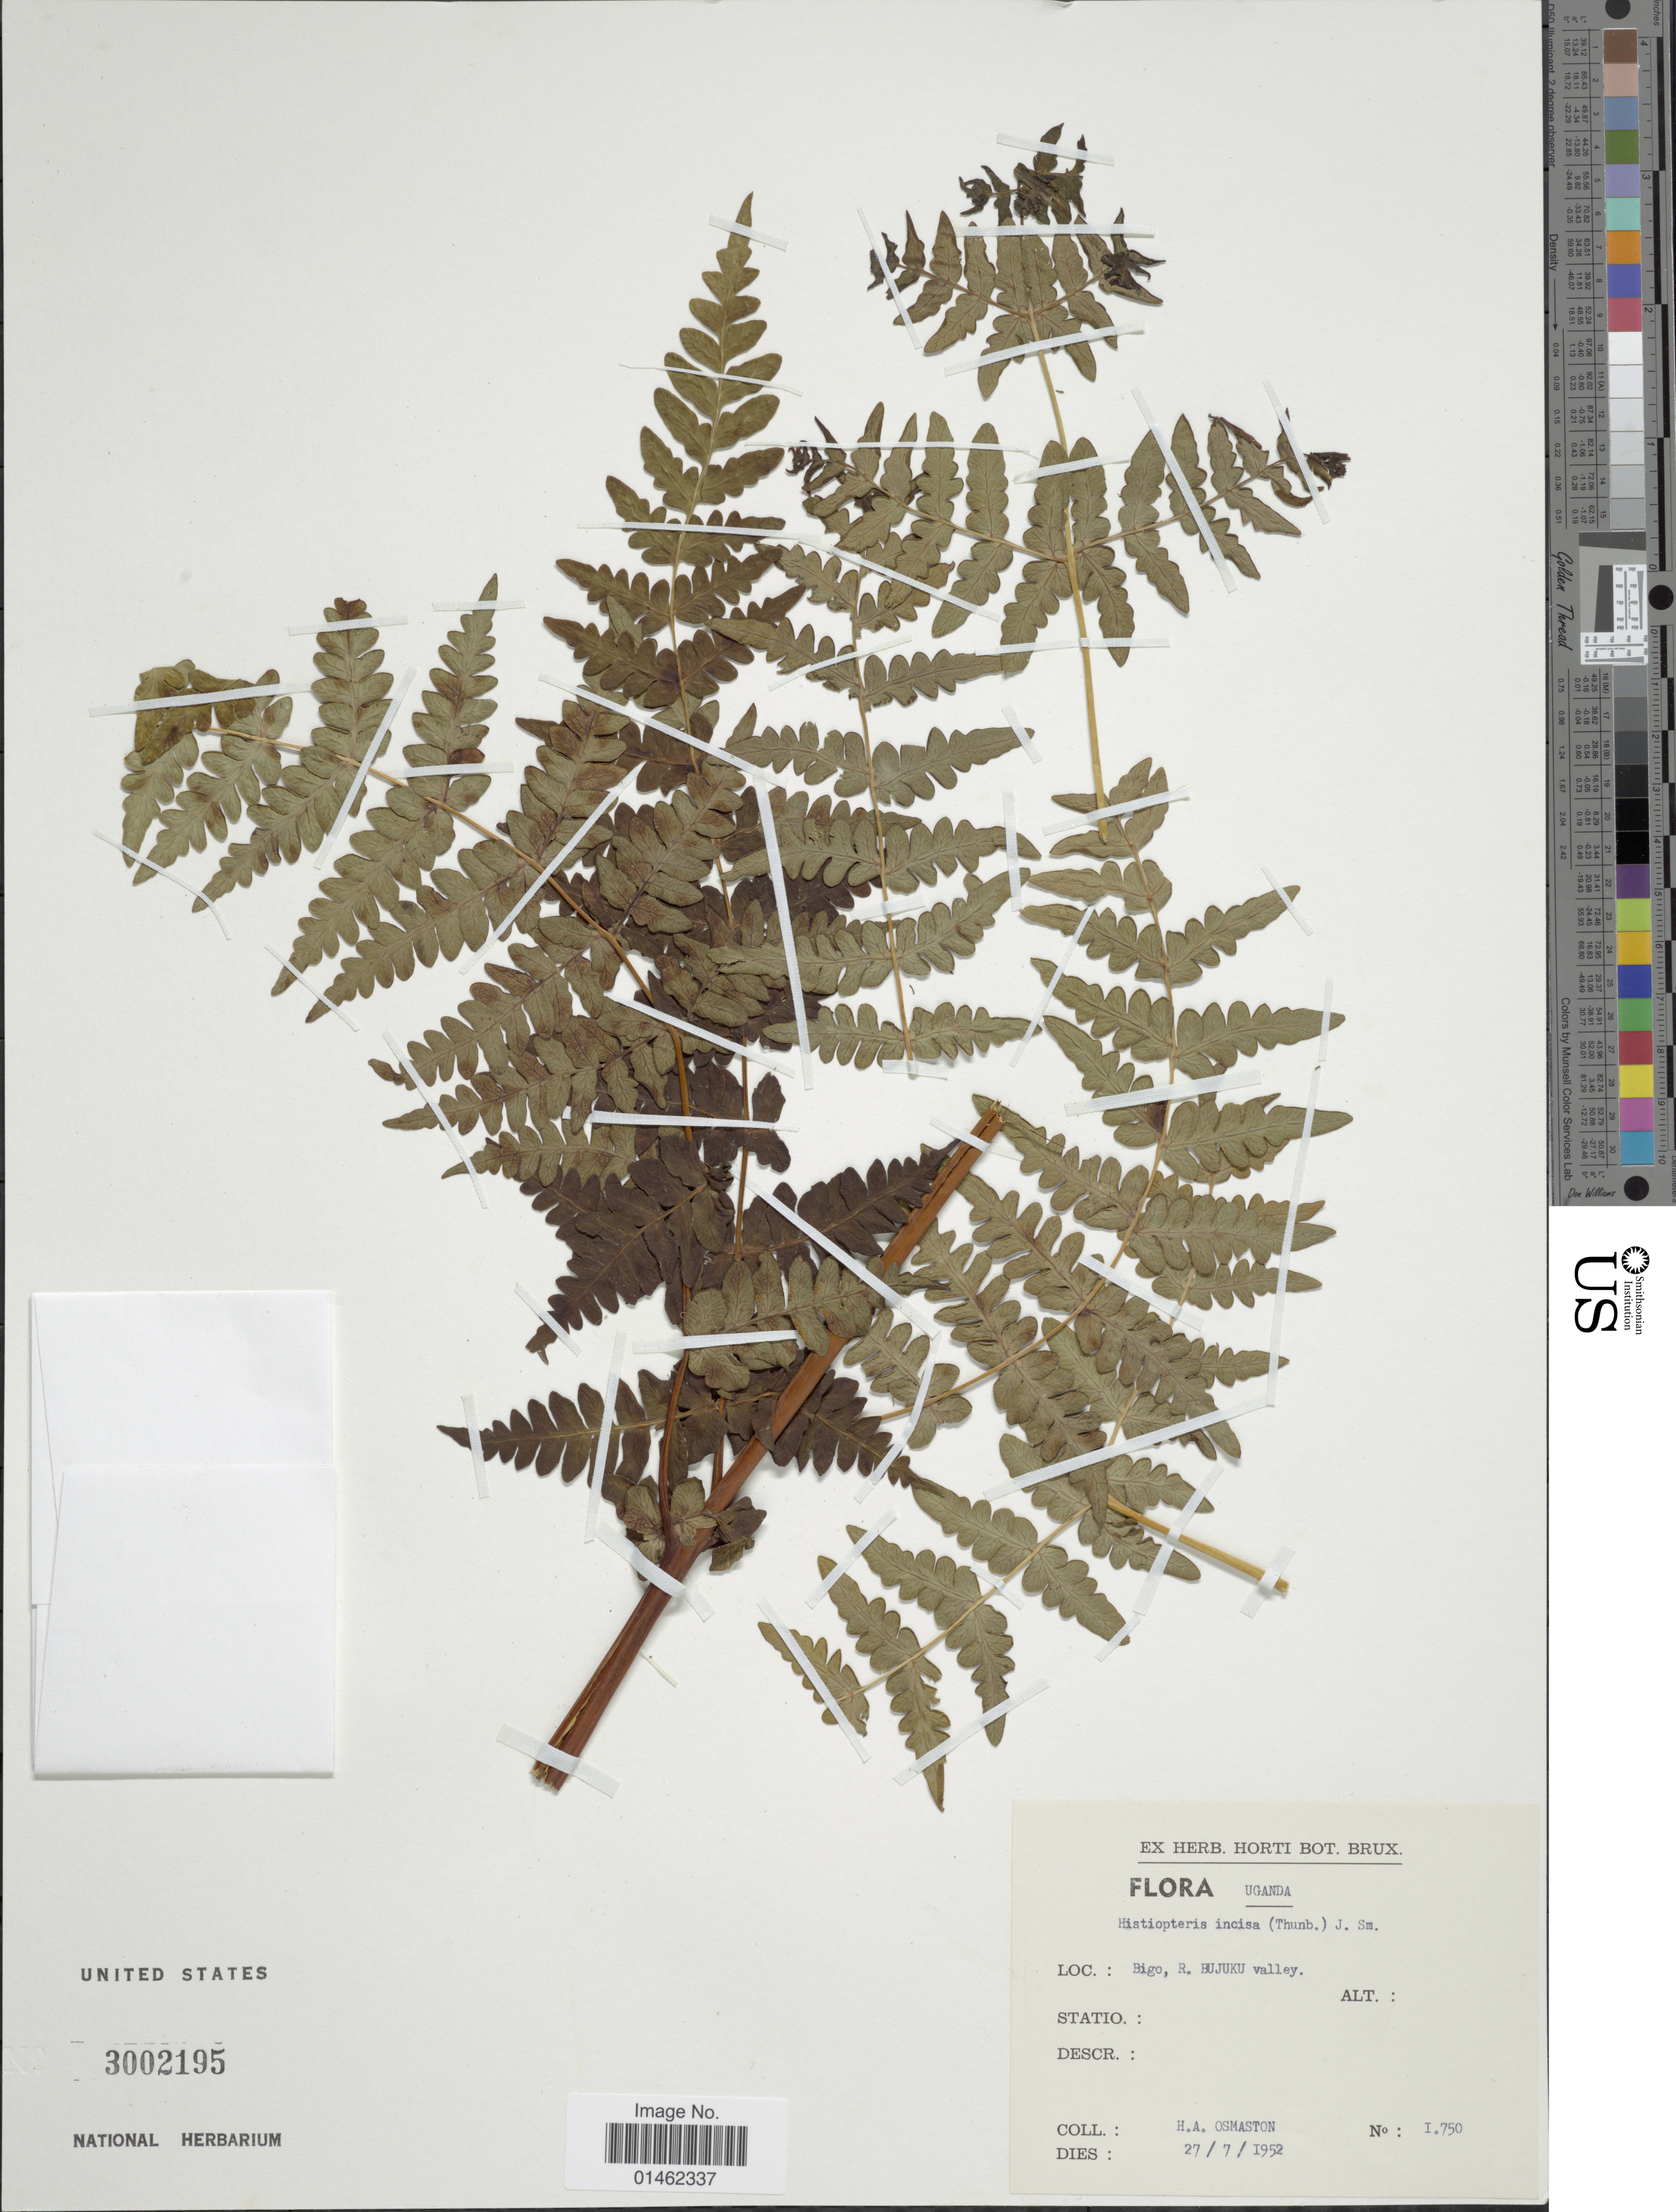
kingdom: Plantae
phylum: Tracheophyta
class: Polypodiopsida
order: Polypodiales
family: Dennstaedtiaceae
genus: Histiopteris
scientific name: Histiopteris incisa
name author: (Thunb.) J. Sm.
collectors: H. Osmaston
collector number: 1750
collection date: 1952-07-27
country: Uganda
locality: Bigo, R. Bujuku valley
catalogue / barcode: US 3002195